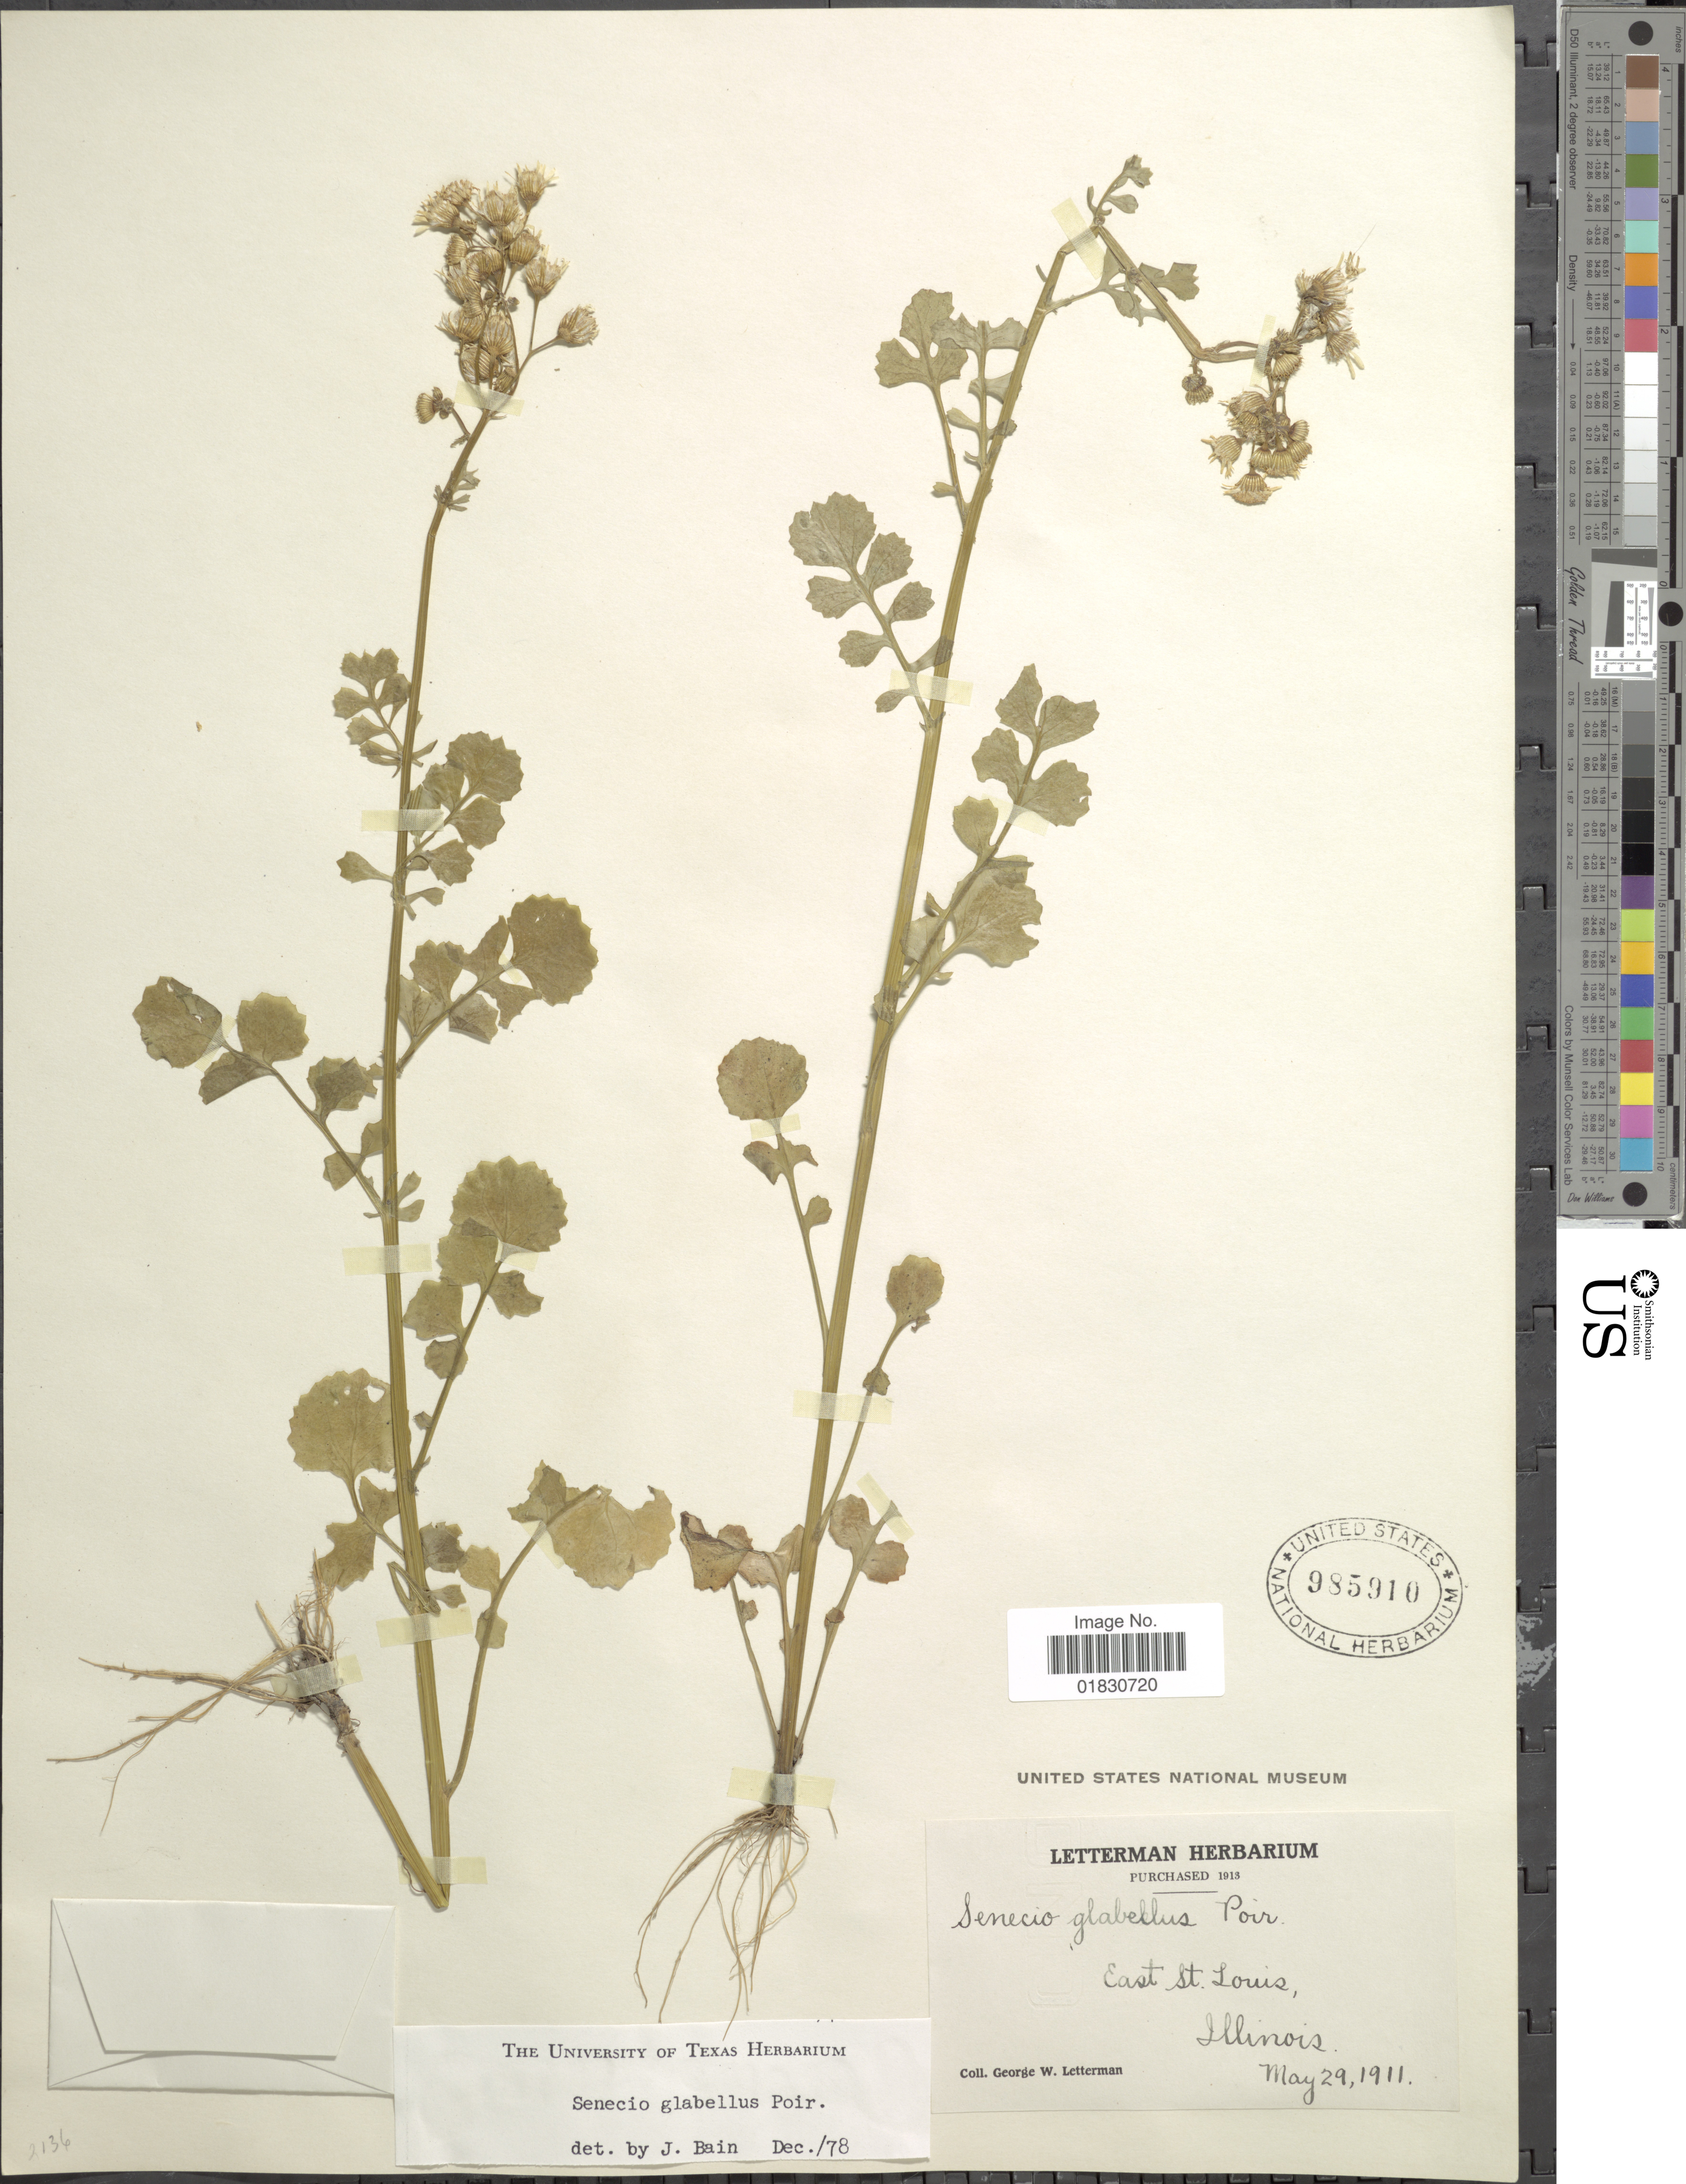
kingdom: Plantae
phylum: Tracheophyta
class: Magnoliopsida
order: Asterales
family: Asteraceae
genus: Packera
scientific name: Packera glabella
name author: (Poir.) C. Jeffrey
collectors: G. W. Letterman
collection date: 1911-05-25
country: United States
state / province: Illinois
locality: East St. Louis, Illinois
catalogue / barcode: US 985910